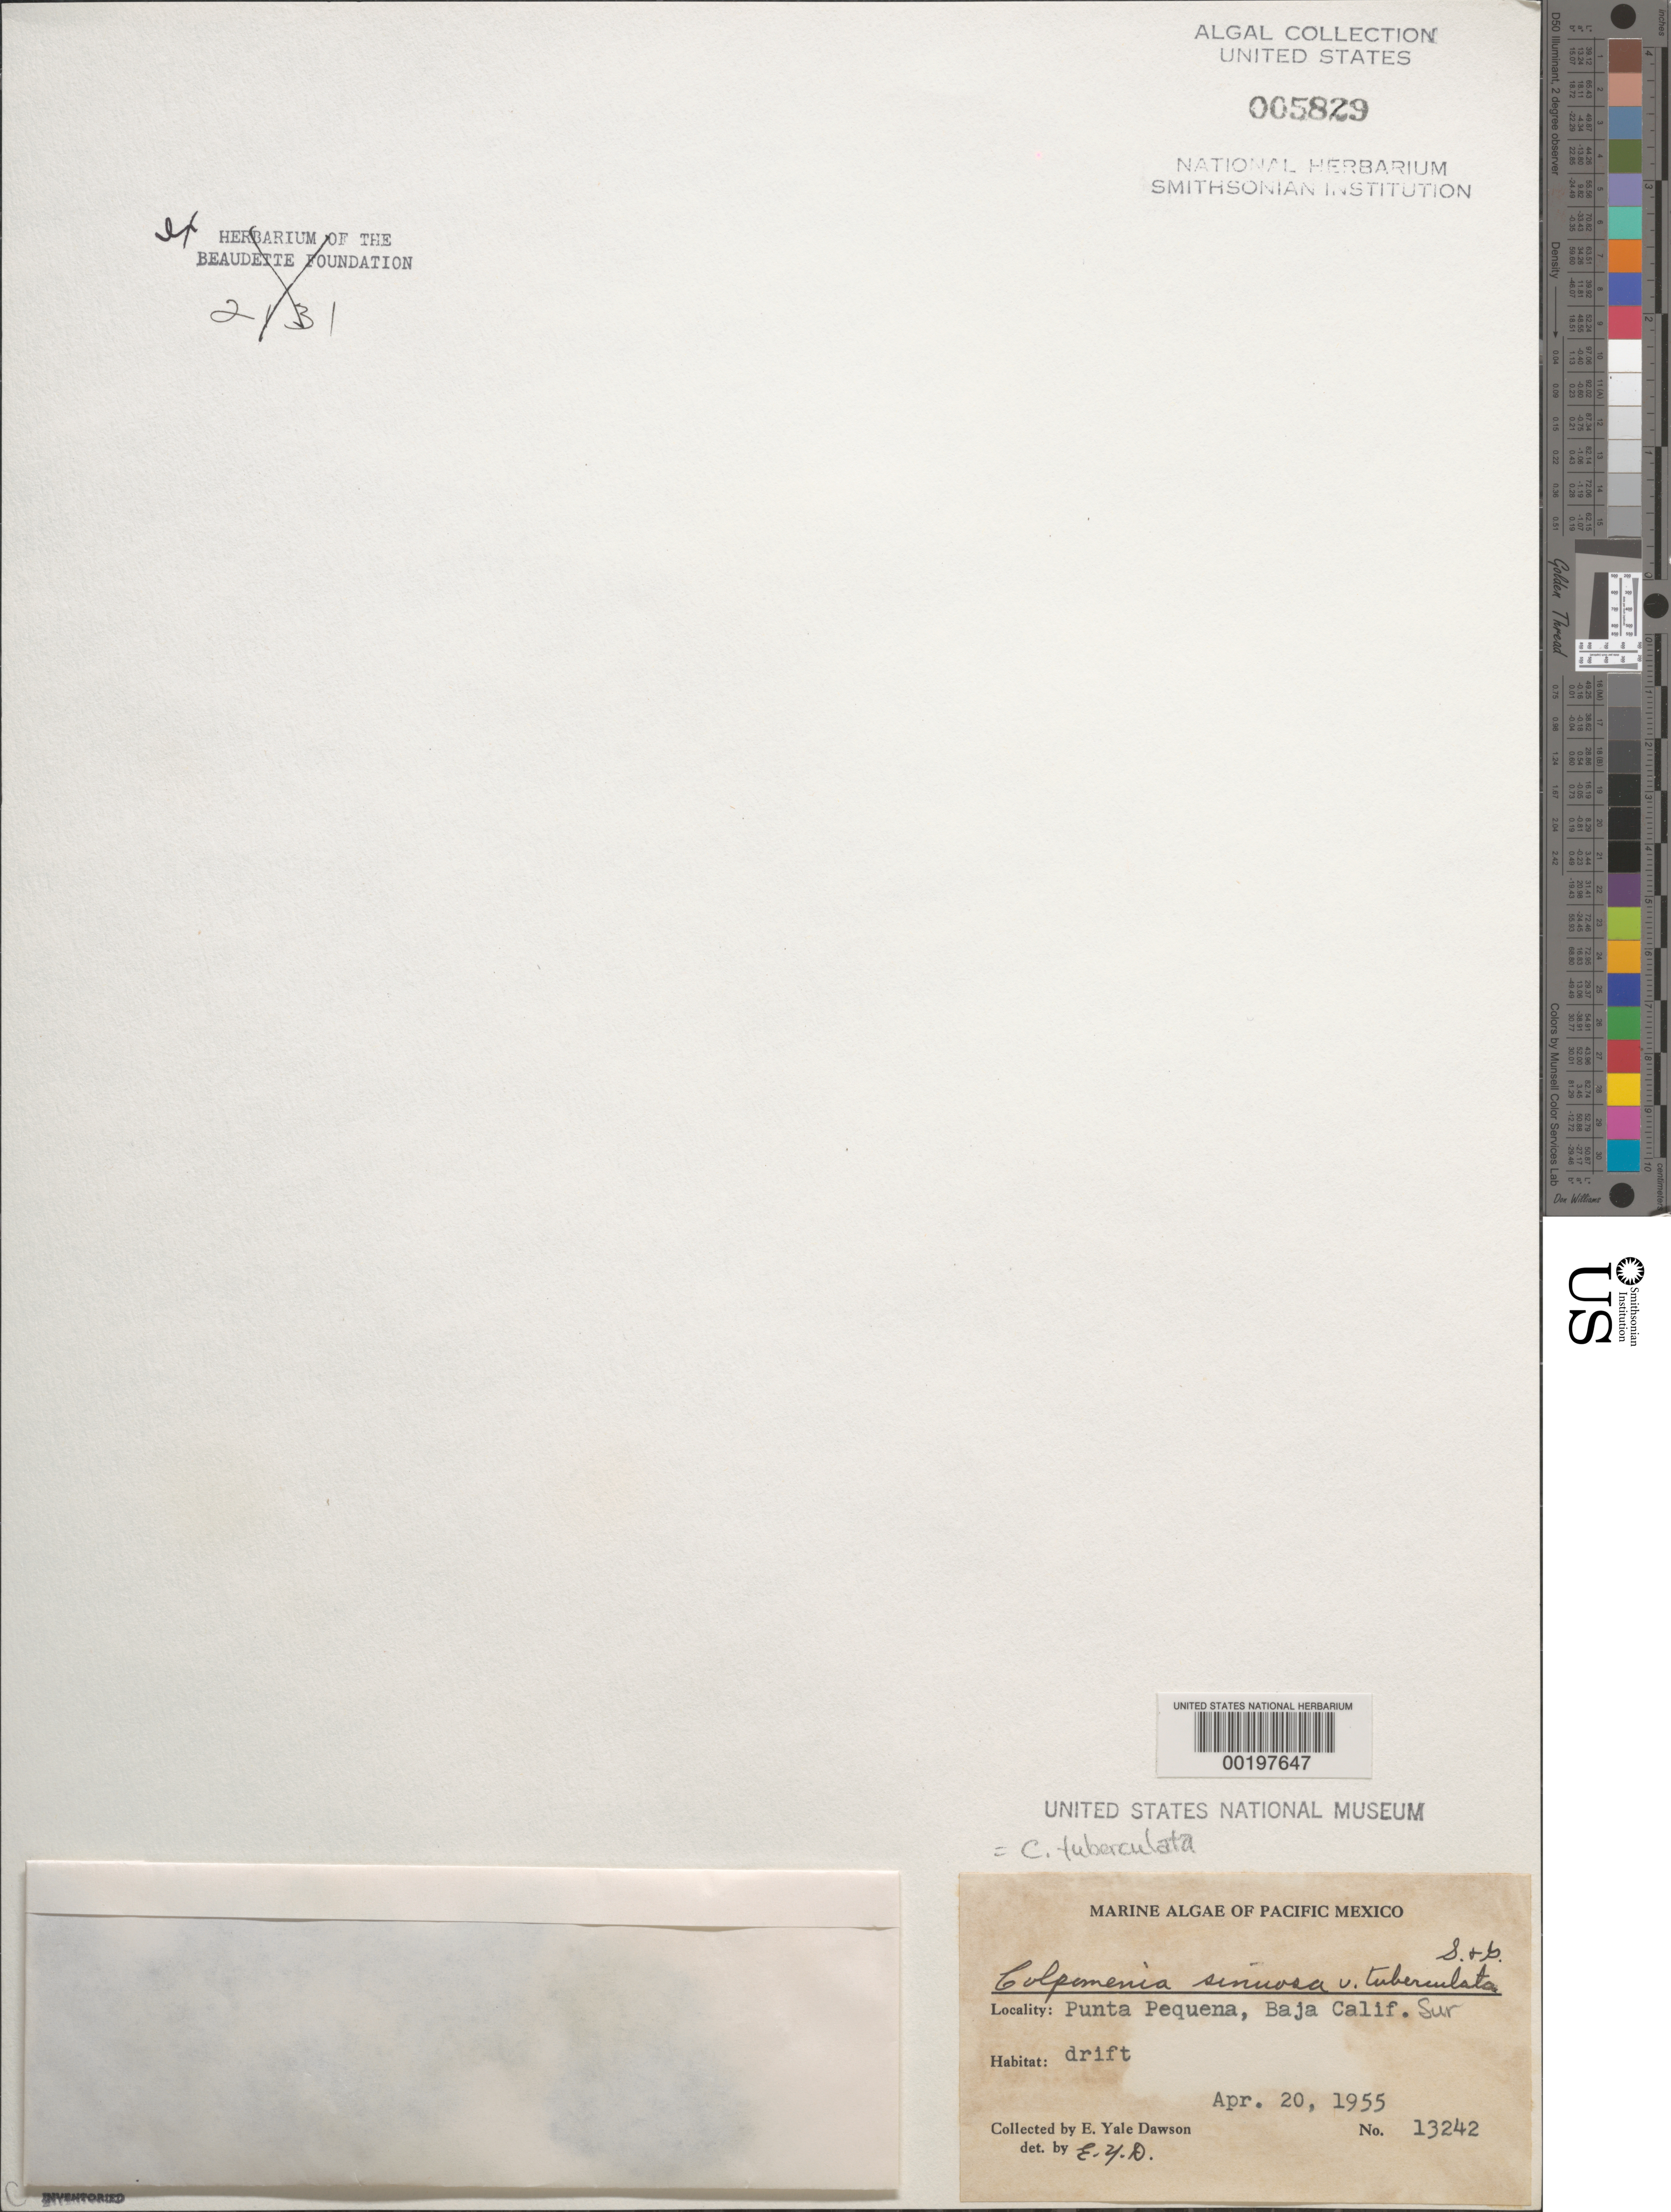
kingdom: Chromista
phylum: Ochrophyta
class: Phaeophyceae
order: Scytosiphonales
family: Scytosiphonaceae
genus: Colpomenia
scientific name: Colpomenia tuberculata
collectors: E. Y. Dawson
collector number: EYD 13242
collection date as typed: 20 Apr 1955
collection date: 1955-04-20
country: Mexico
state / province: Baja California Sur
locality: Punta Pequena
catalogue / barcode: US 5829